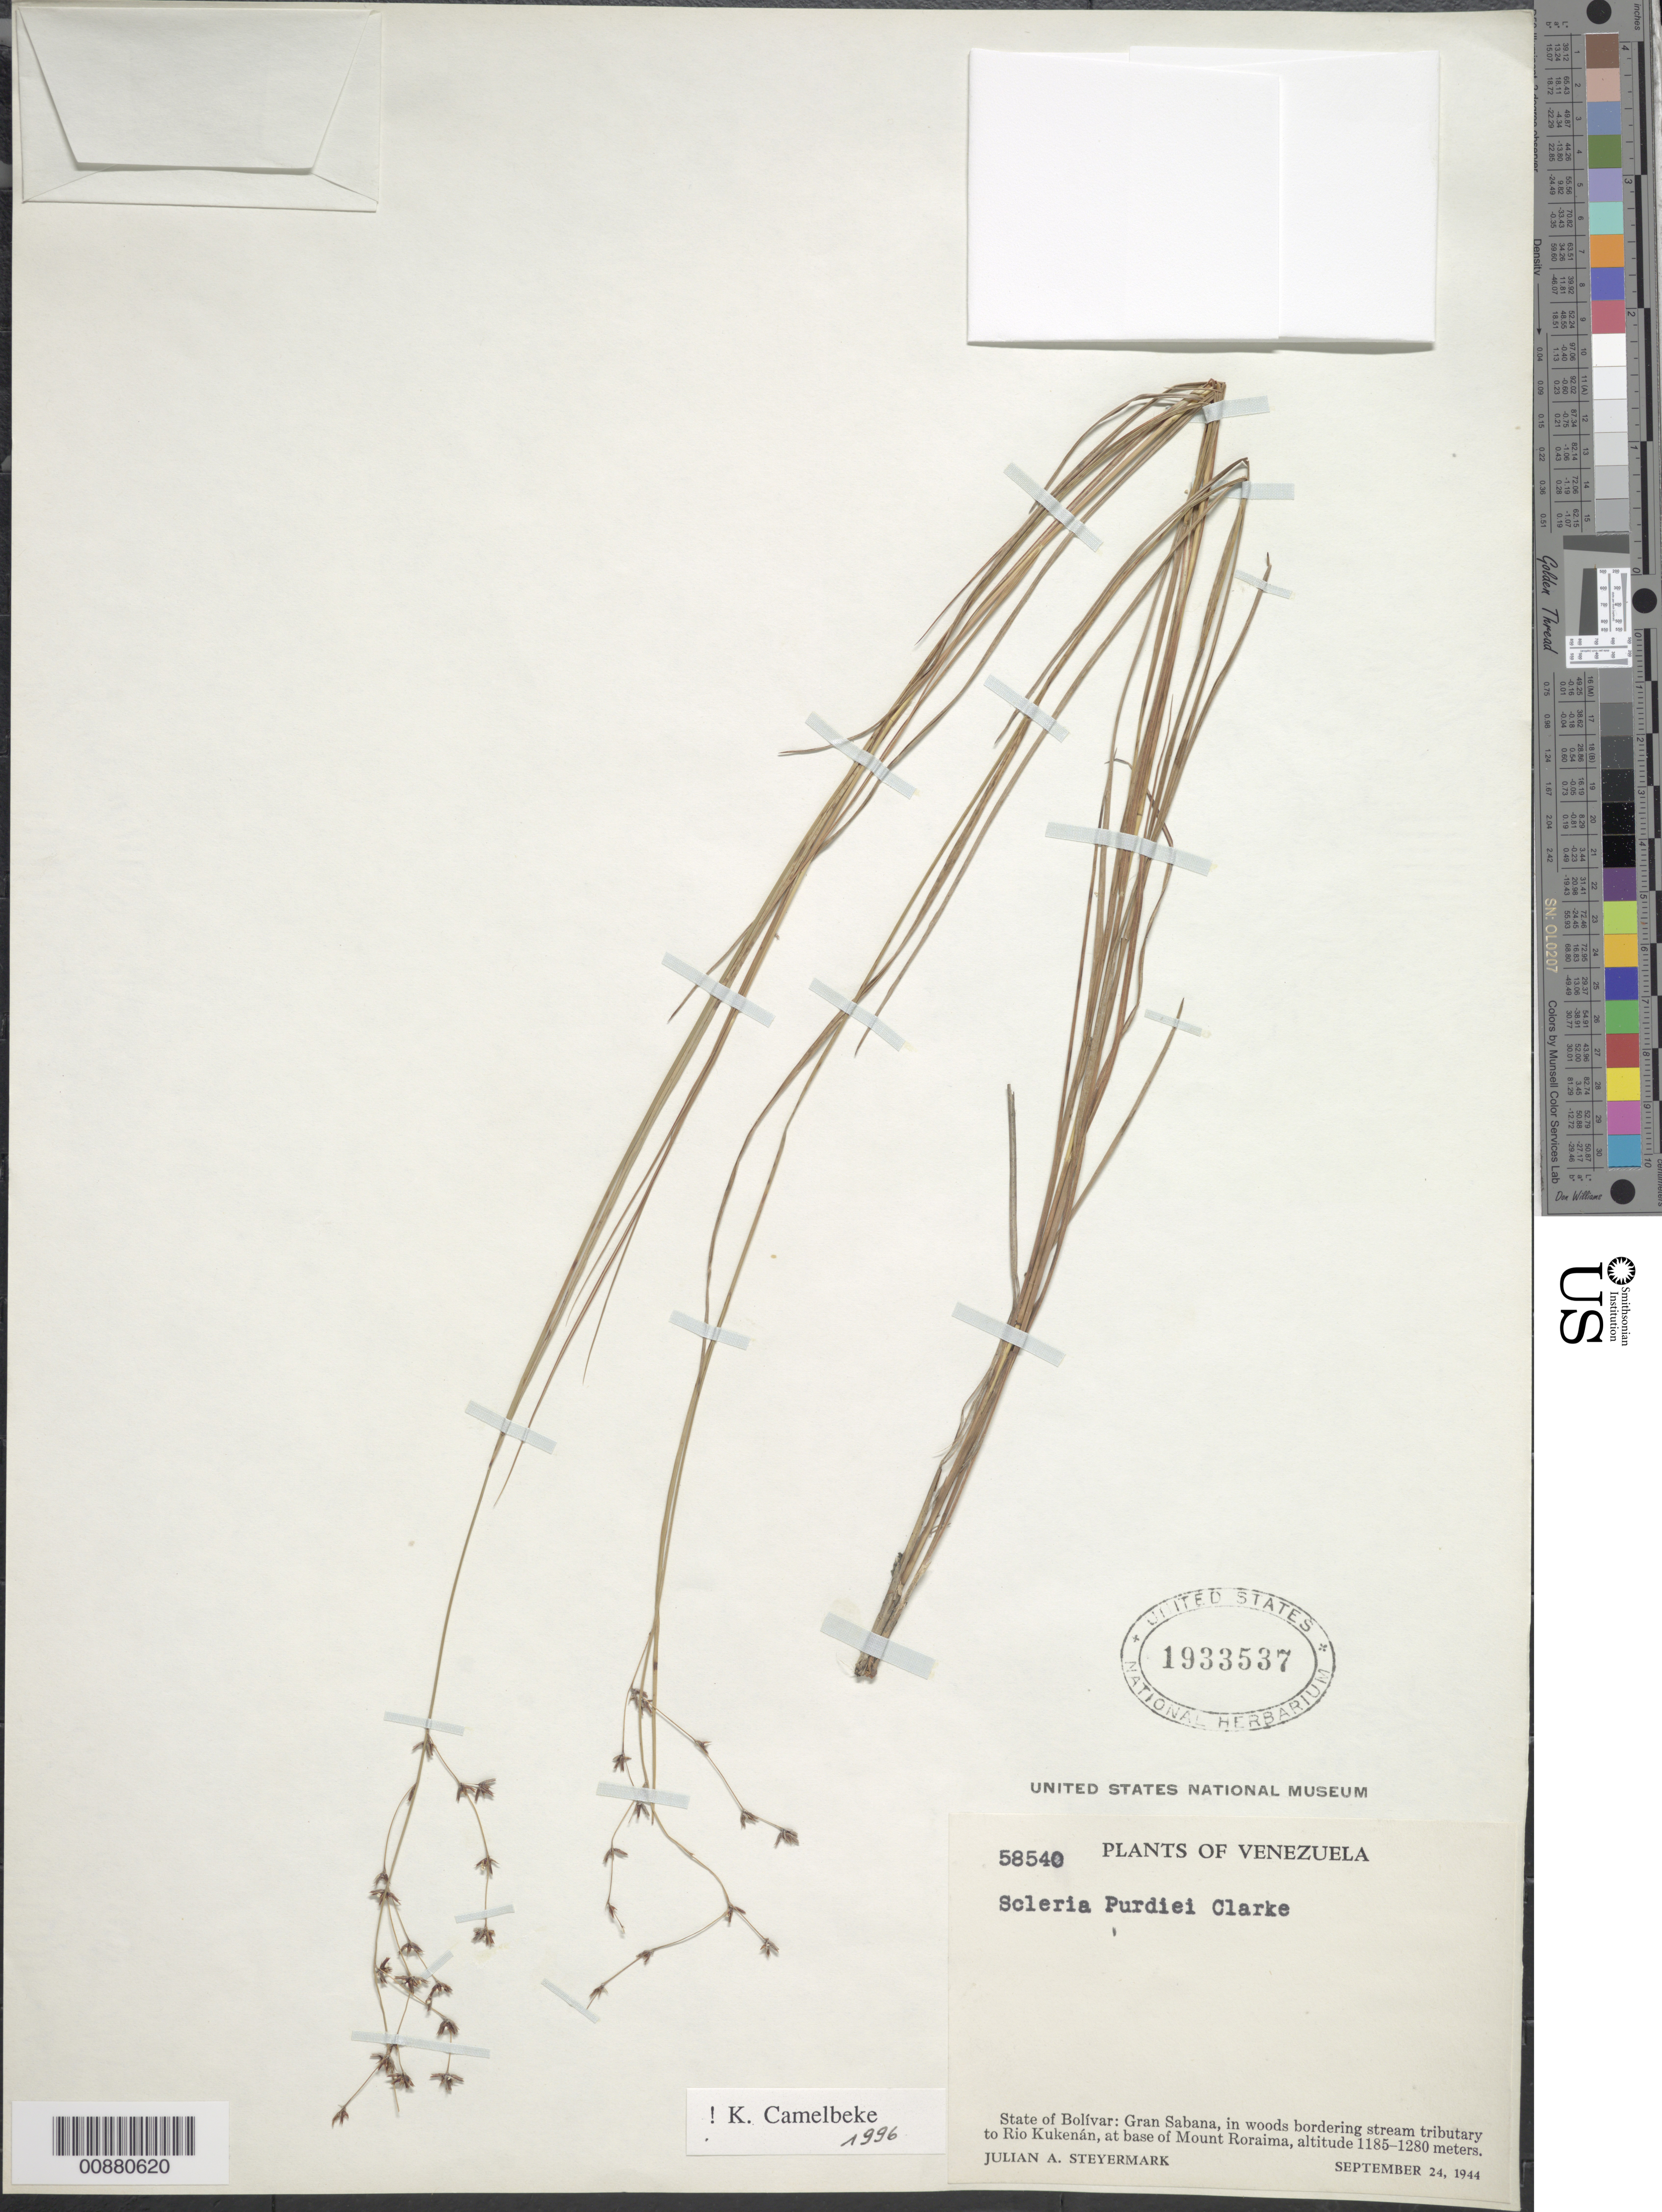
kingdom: Plantae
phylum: Tracheophyta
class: Liliopsida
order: Poales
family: Cyperaceae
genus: Scleria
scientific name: Scleria purdiei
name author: C.B. Clarke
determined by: Camelbeke, K.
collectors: J. Steyermark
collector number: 58540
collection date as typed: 24-Sep-44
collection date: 1944-09-24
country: Venezuela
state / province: Bolívar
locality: Gran Sabana, along stream tributary of Río Kukenán, base of Mt. Roraima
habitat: Woods bordering stream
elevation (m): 1185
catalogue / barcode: US 1933537